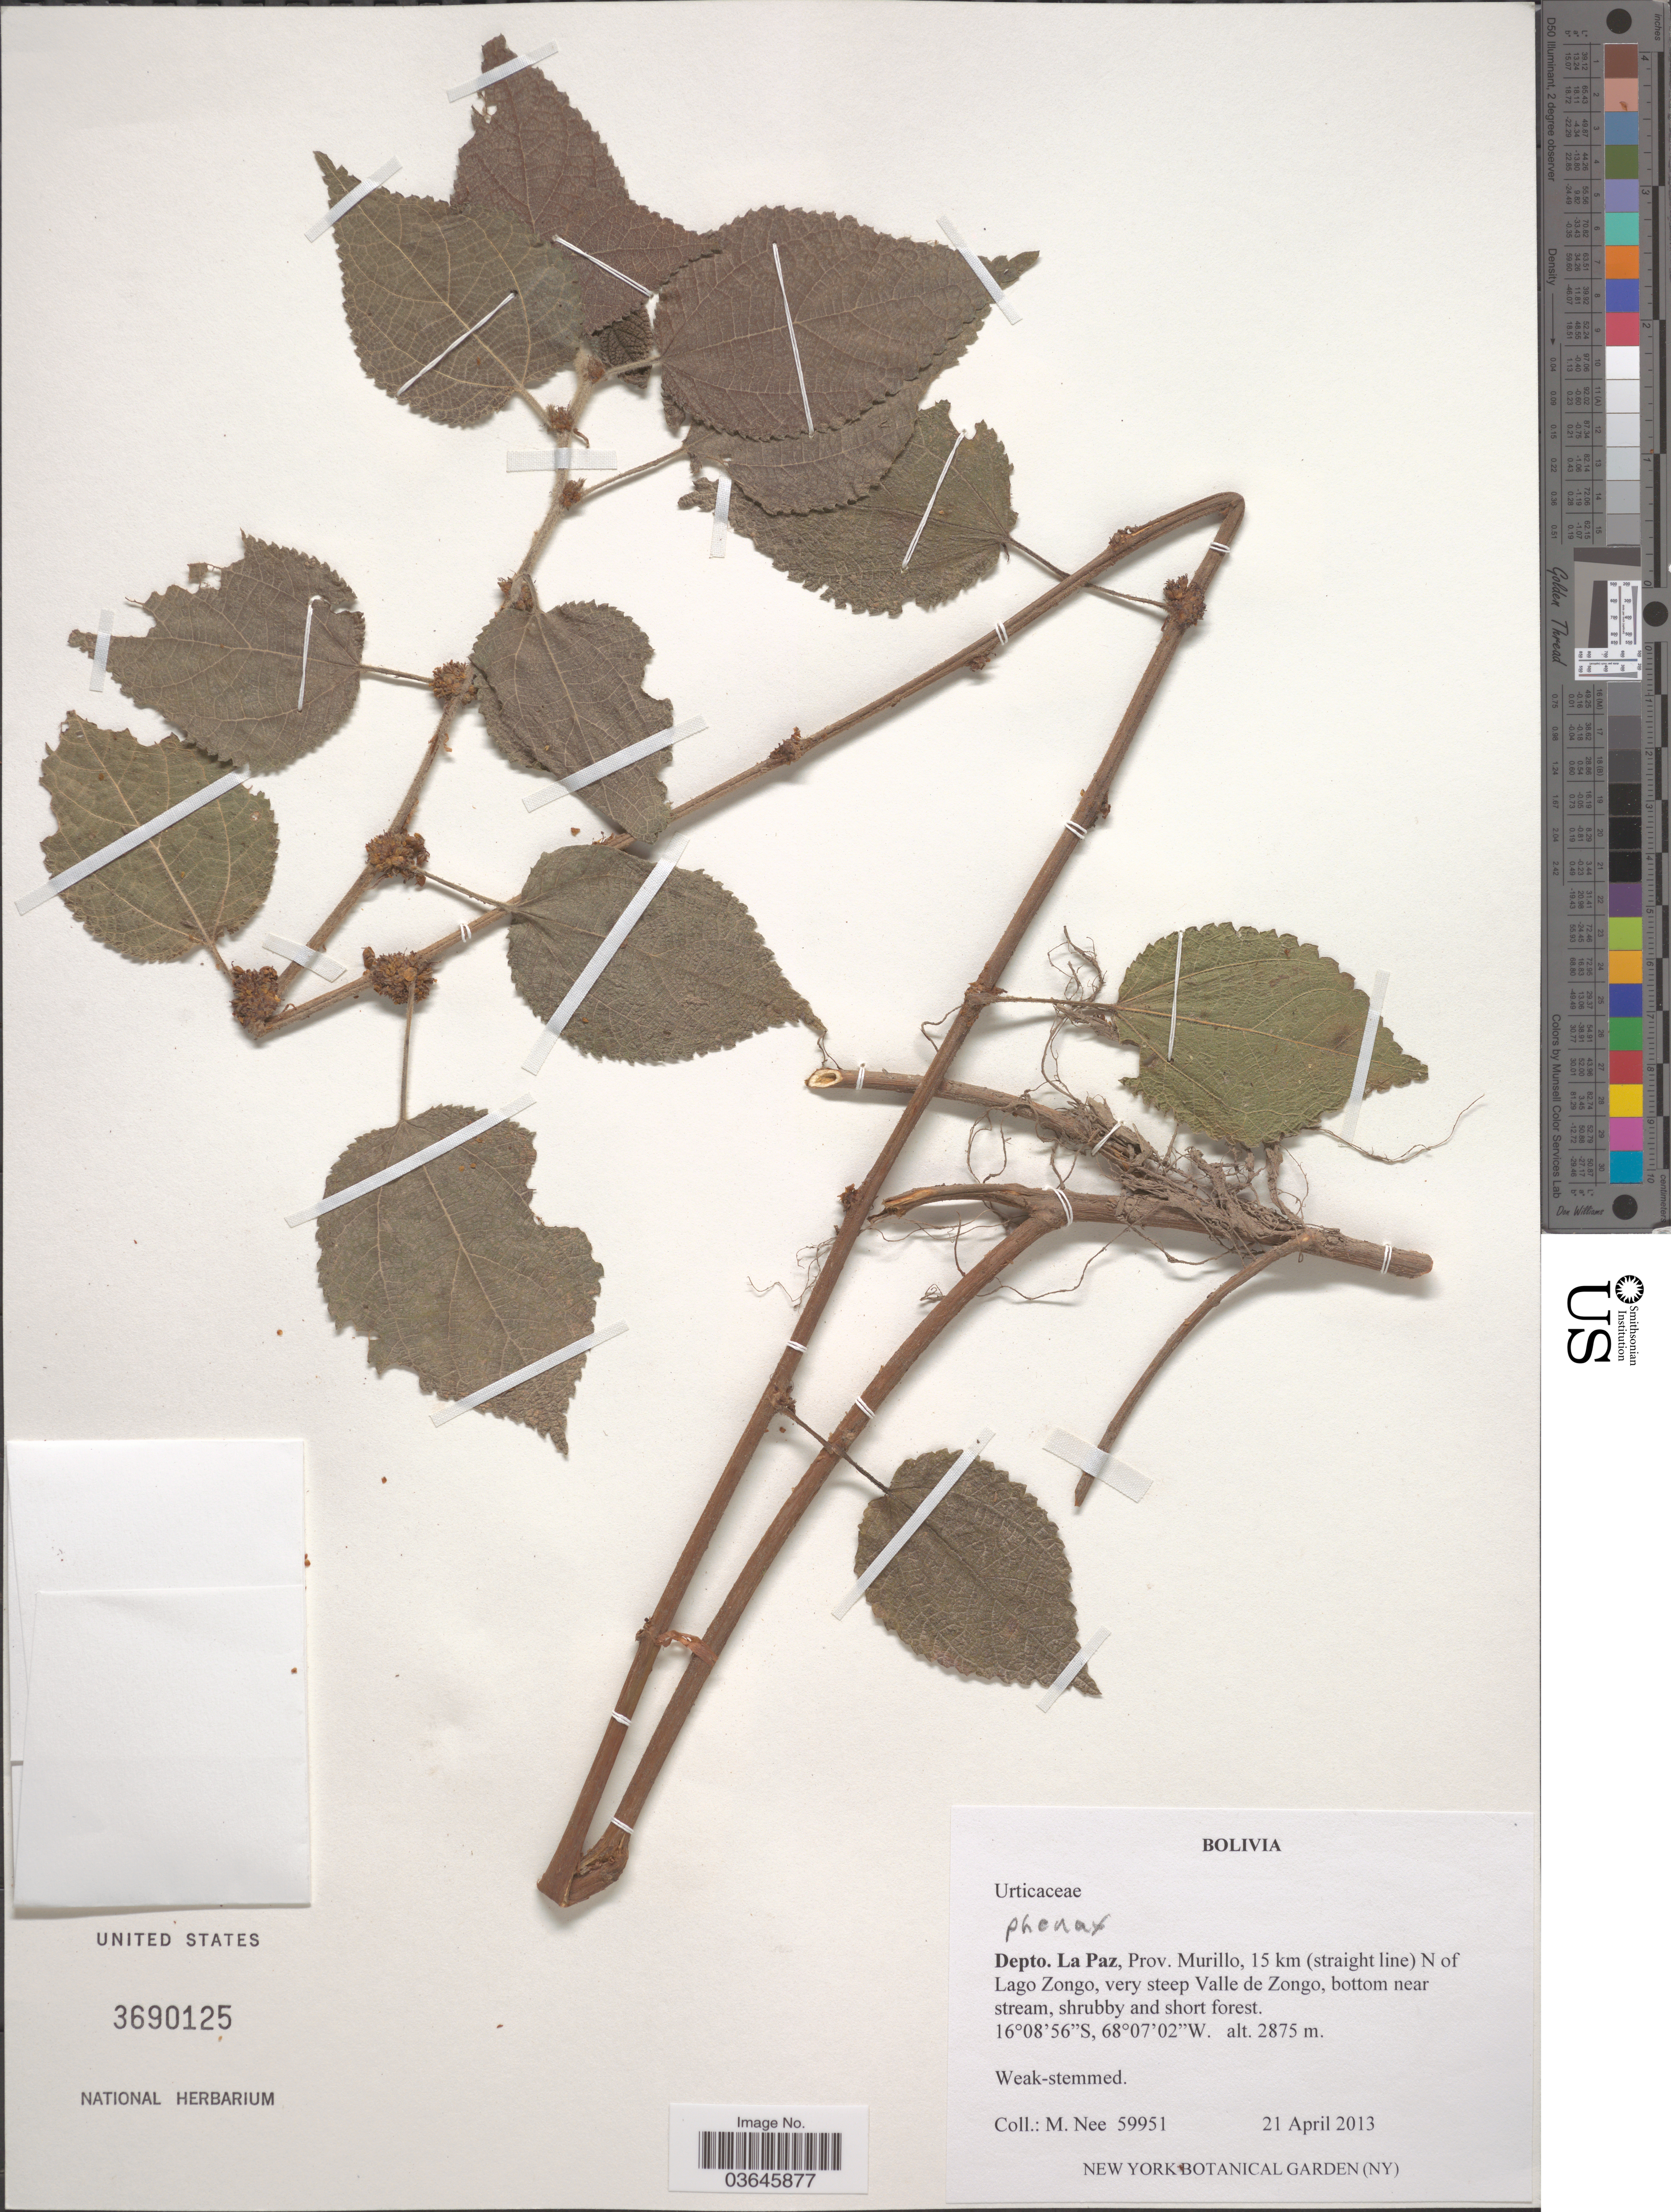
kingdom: Plantae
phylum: Tracheophyta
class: Magnoliopsida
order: Rosales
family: Urticaceae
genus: Phenax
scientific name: Phenax sp.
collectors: M. Nee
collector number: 59951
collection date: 2013-04-21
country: Bolivia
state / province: La Paz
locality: Depto. La Paz, prov. Murillo, 15 km (straight line) N of Lago Zongo, very steep Valle de Zongo.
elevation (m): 2875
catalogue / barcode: US 3690125